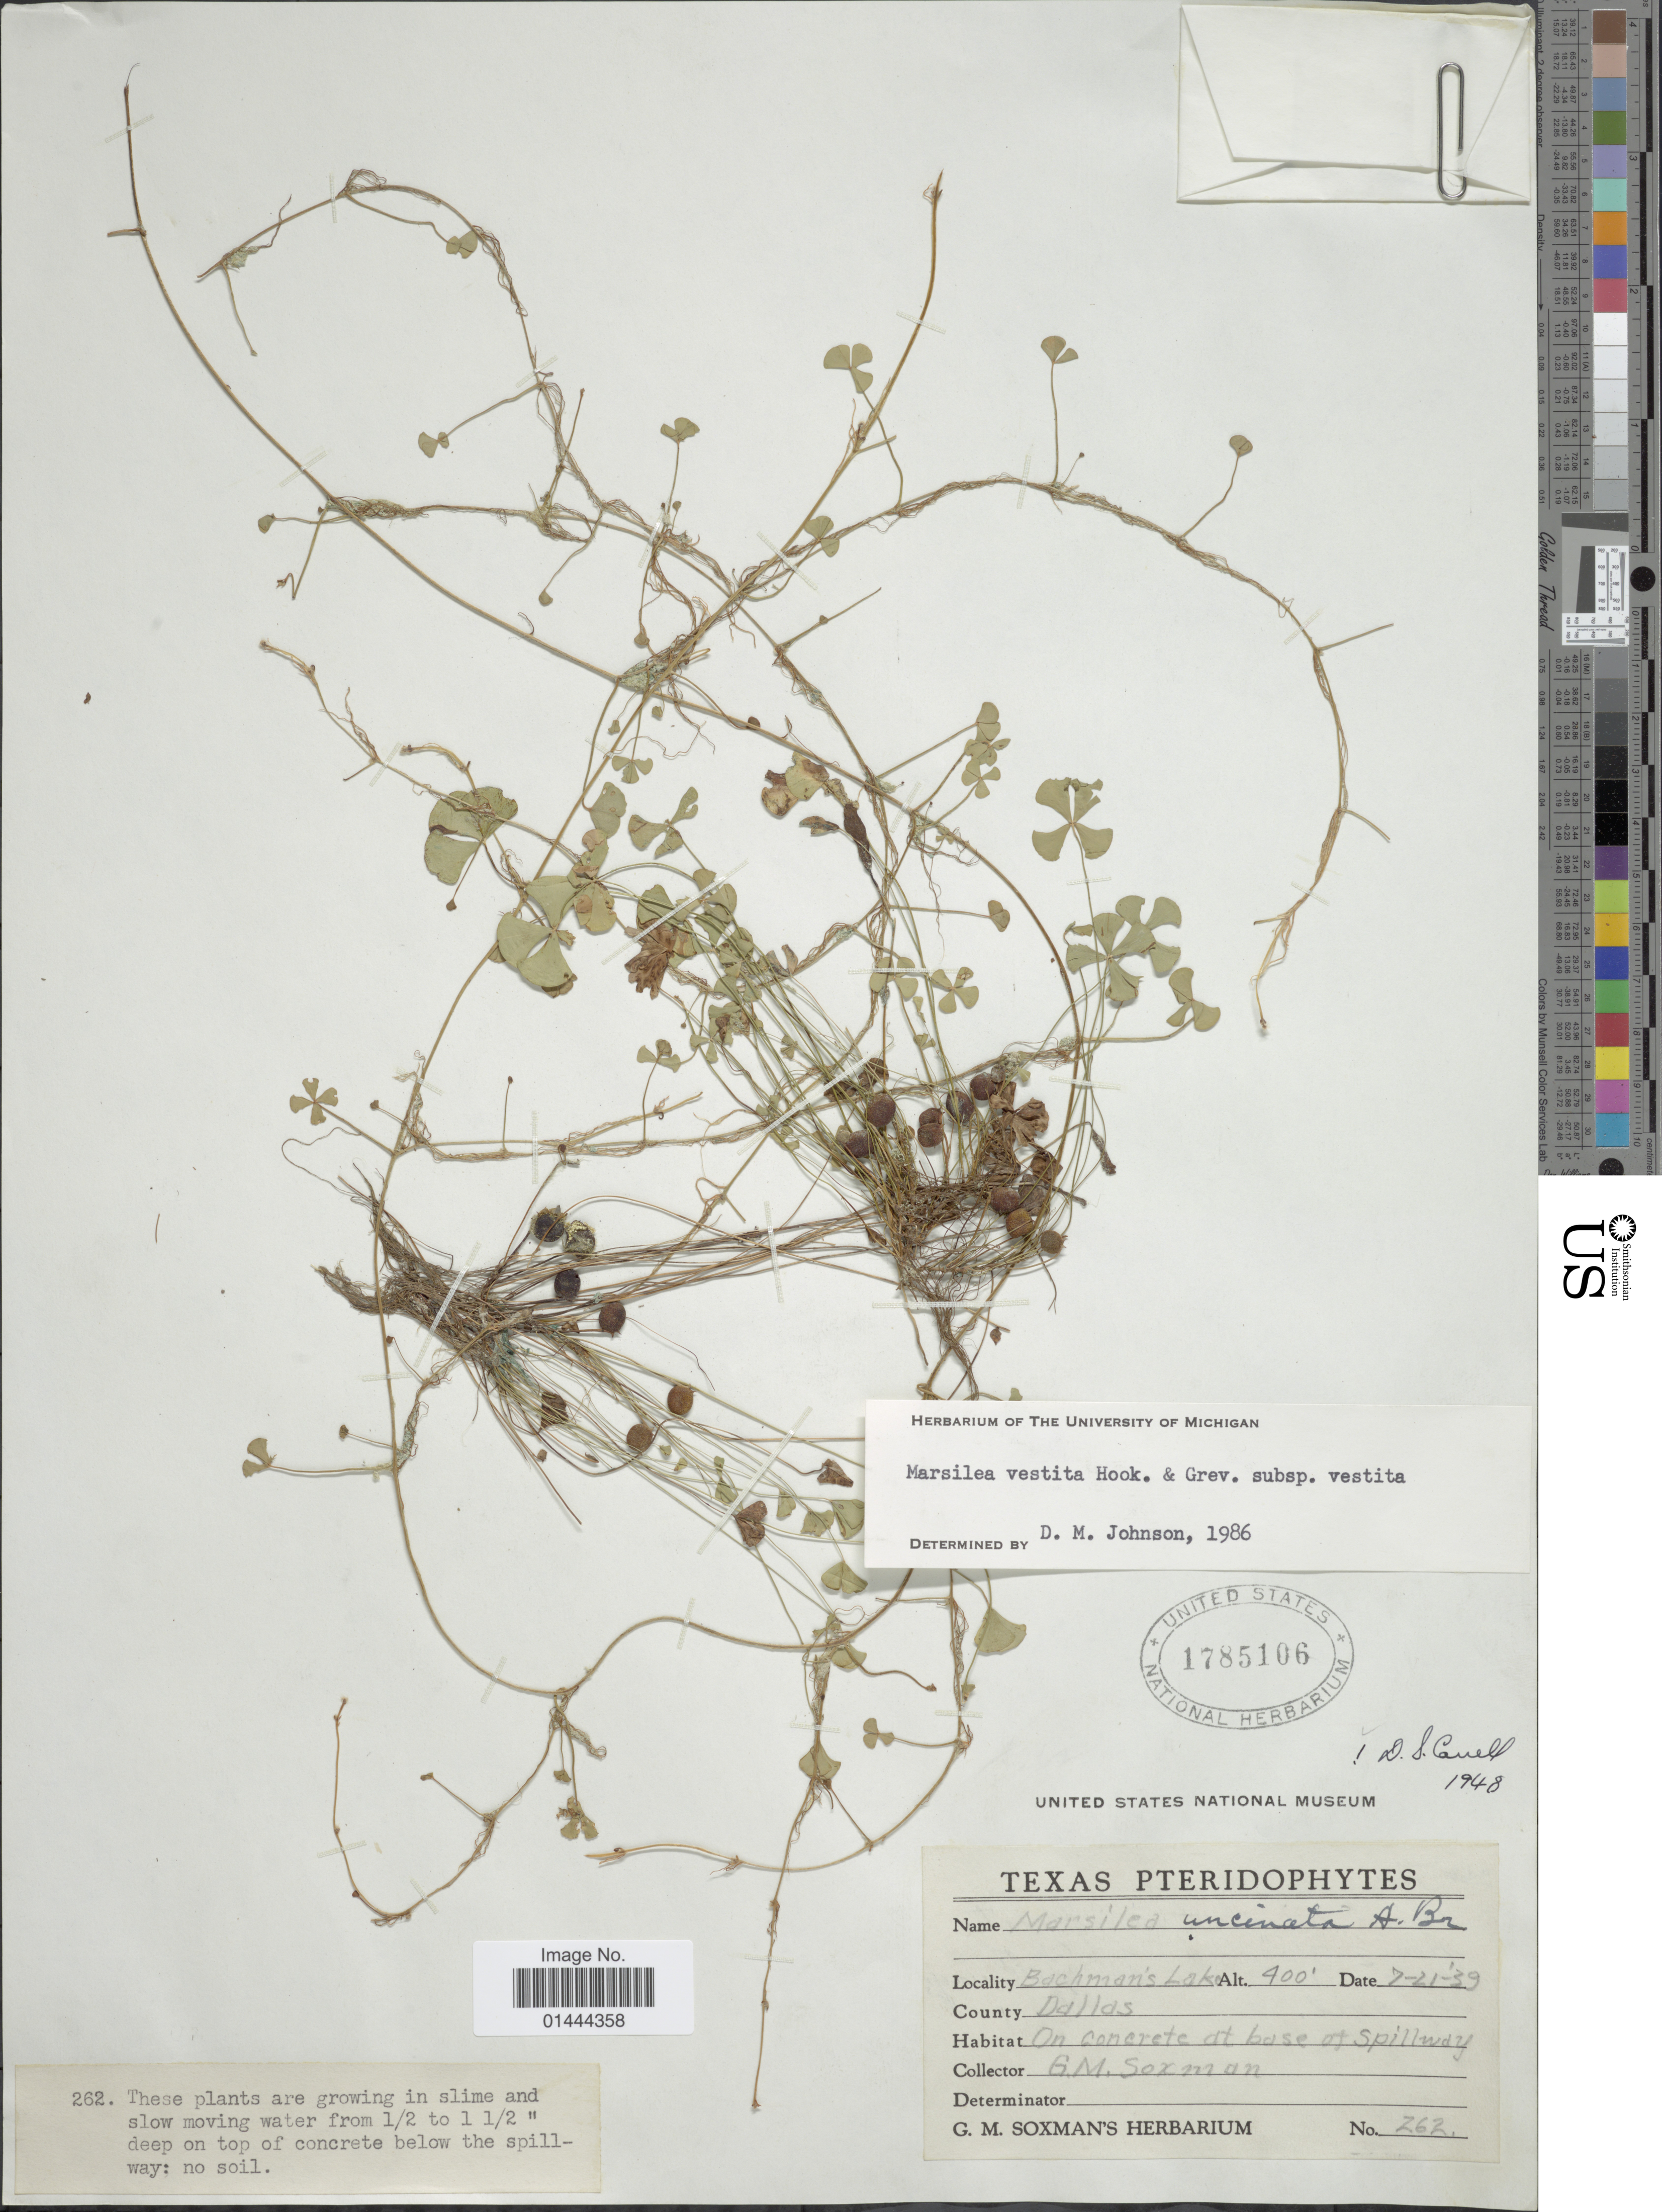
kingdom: Plantae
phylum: Tracheophyta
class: Polypodiopsida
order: Salviniales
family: Marsileaceae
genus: Marsilea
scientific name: Marsilea vestita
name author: Hook. & Grev.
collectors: G. Soxman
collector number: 262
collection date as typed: Transcribed d/m/y: 21/7/39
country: United States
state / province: Texas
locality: Bachman's Lake, County Dallasm on conerete at base of Spillway, growing in slime and slowing warter, deep on top of concrete below the sillway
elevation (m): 122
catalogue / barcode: US 1785106